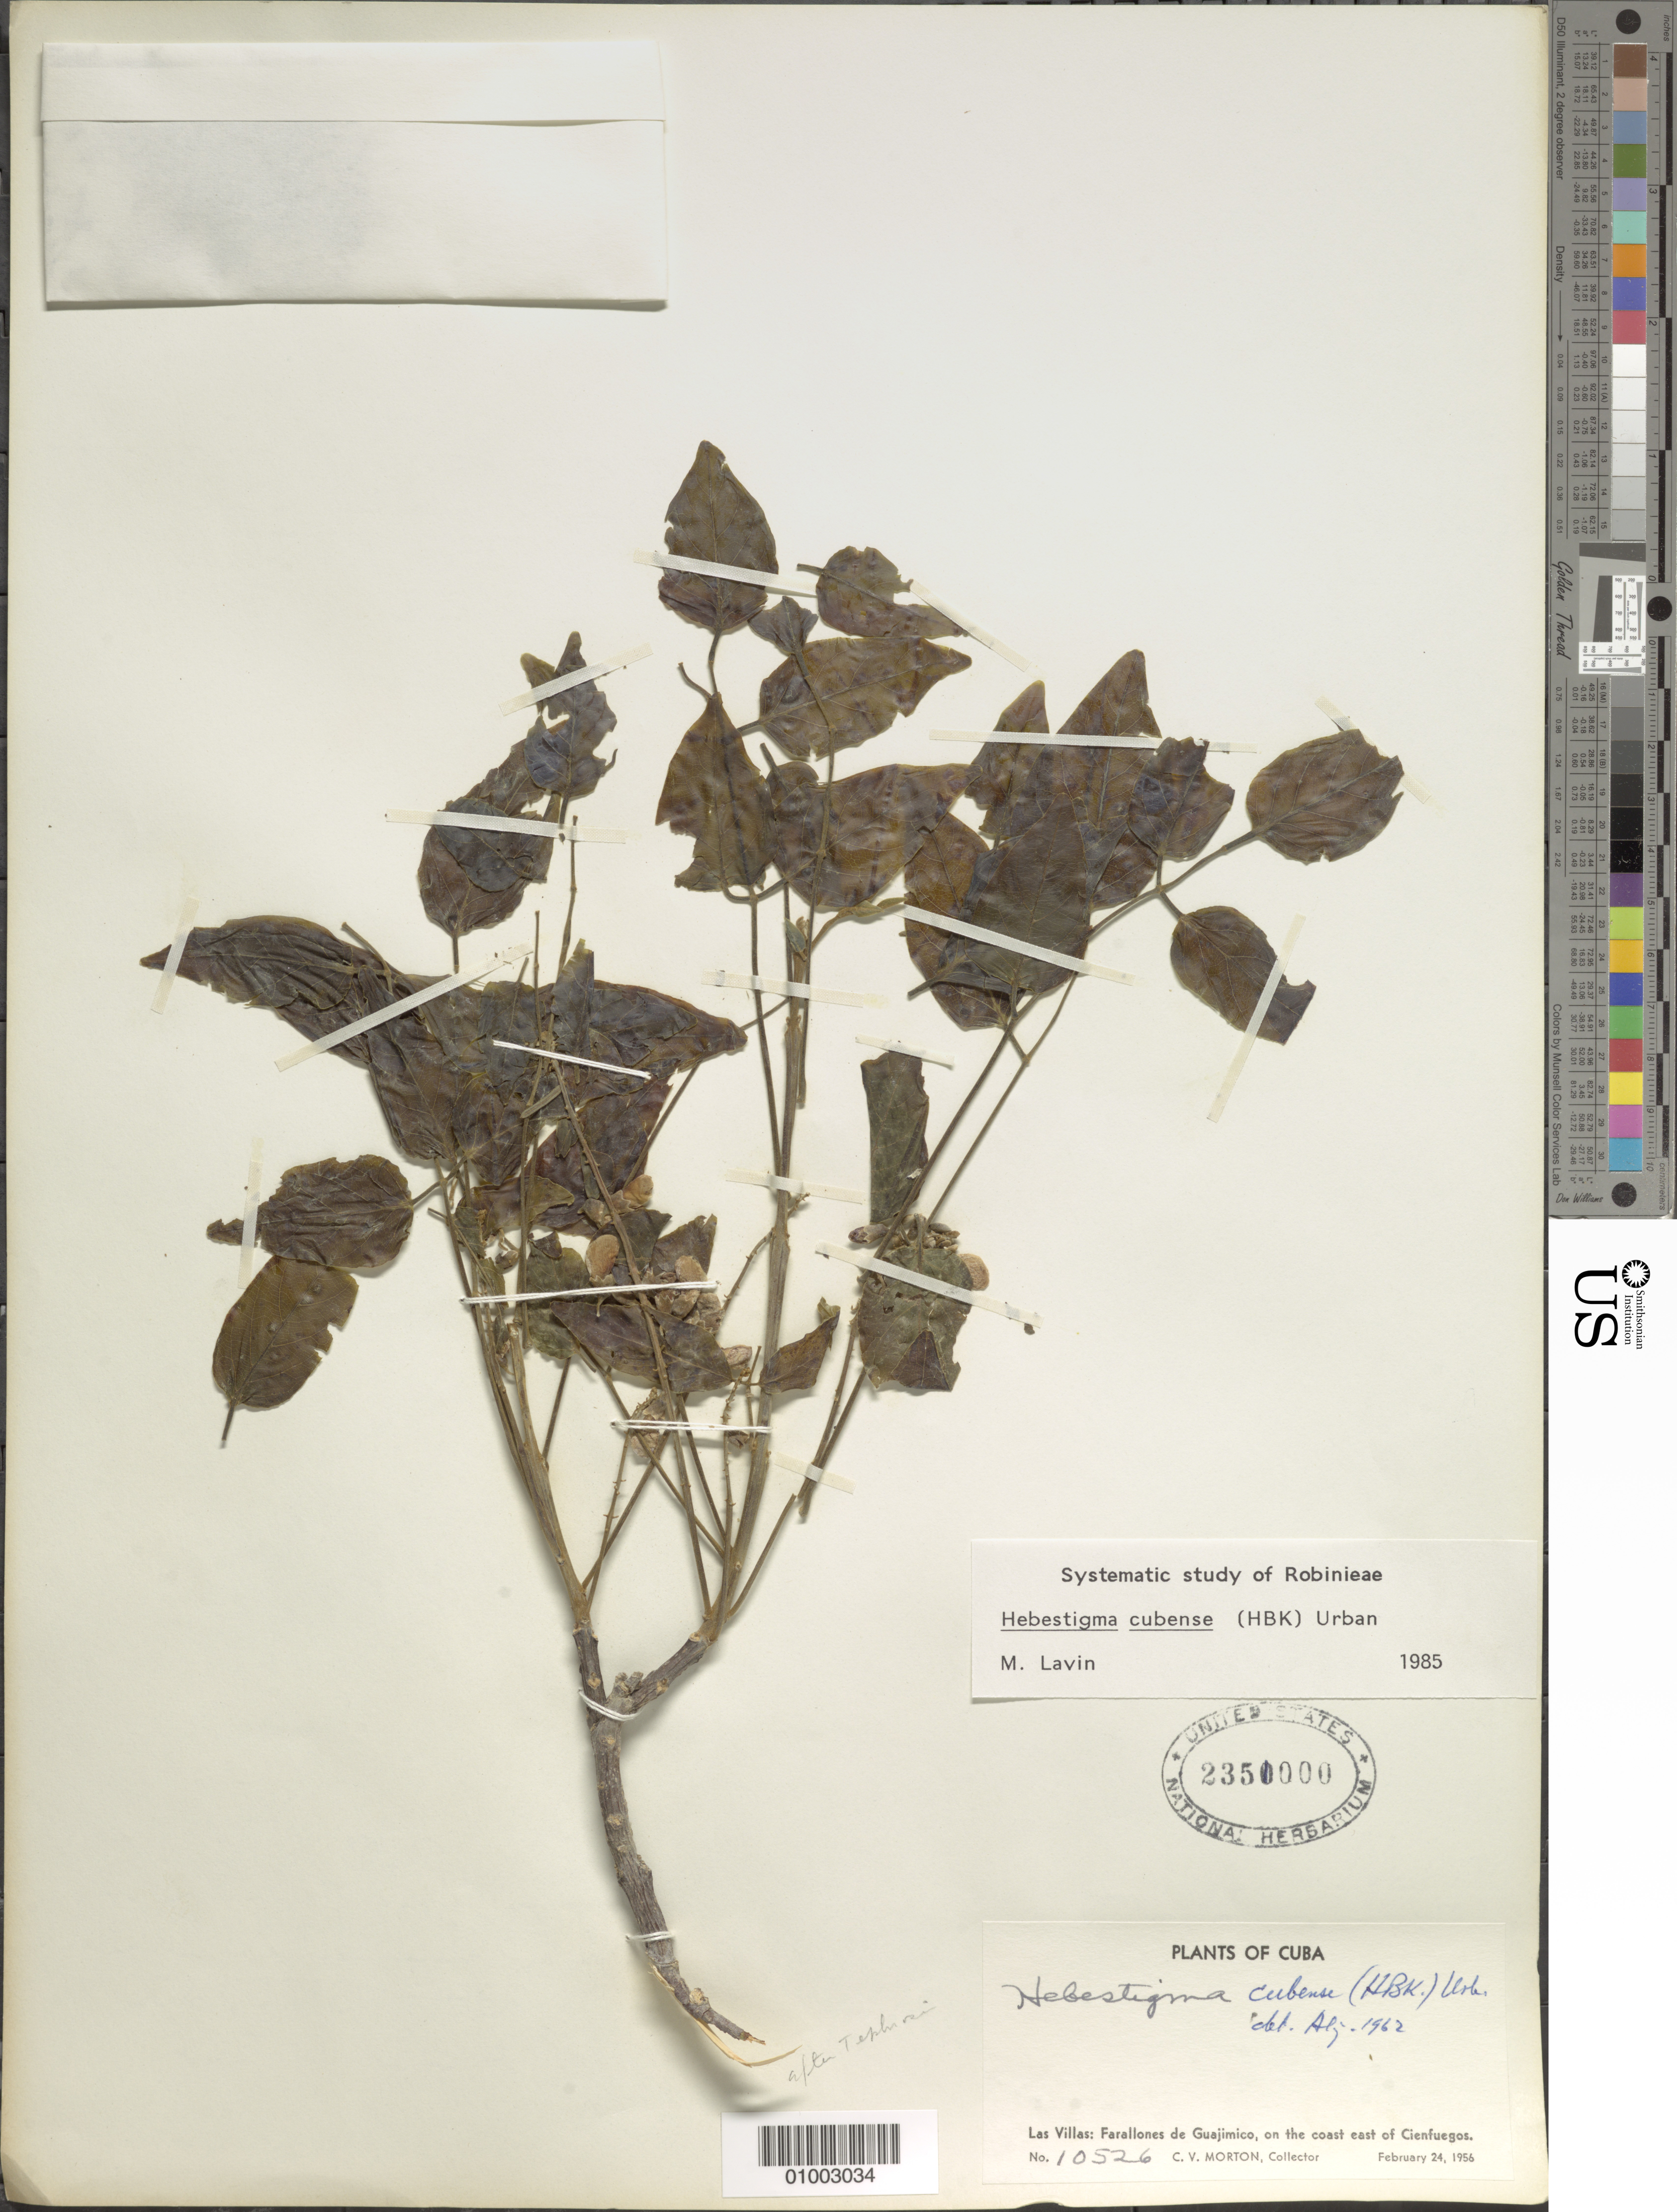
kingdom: Plantae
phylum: Tracheophyta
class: Magnoliopsida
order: Fabales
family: Fabaceae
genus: Hebestigma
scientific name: Hebestigma cubense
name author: (Kunth) Urb.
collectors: C. V. Morton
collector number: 10526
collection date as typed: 24 Feb 1956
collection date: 1956-02-24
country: Cuba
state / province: Las Villas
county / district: Cienfuegos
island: Cuba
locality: Farallones de Guajimico, the coast east of Cienfuegos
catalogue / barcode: US 2351000